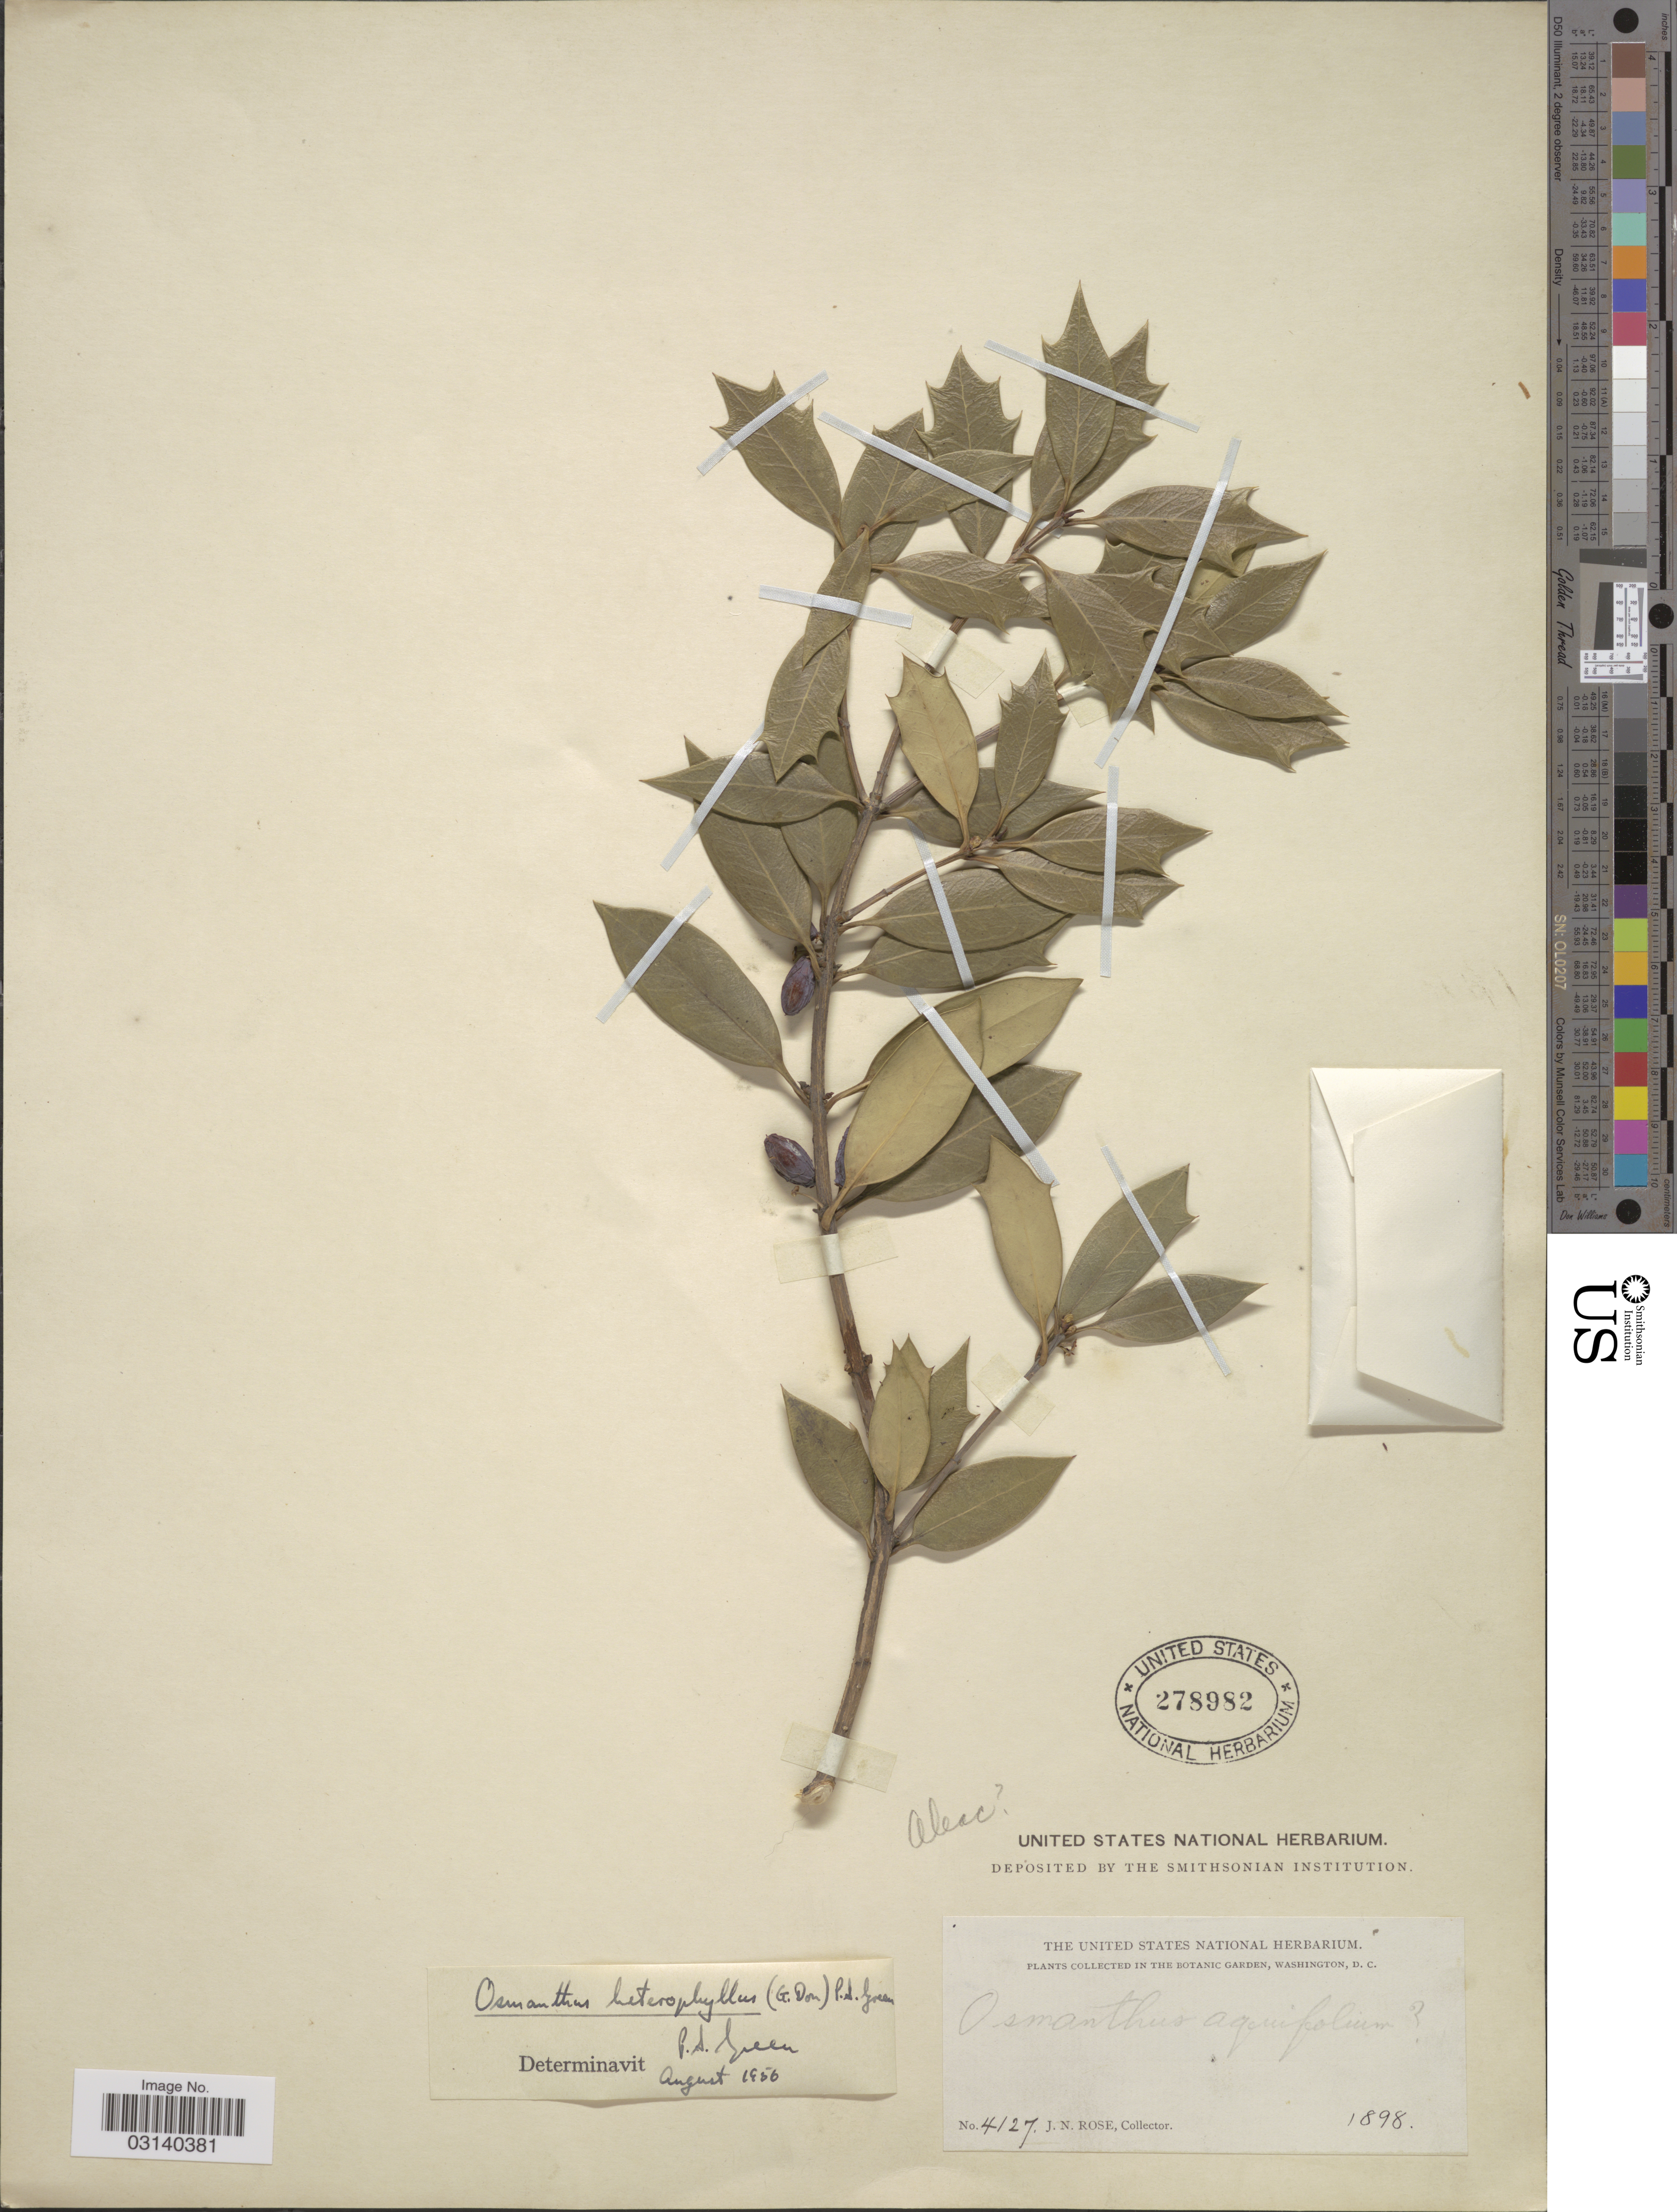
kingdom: Plantae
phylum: Tracheophyta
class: Magnoliopsida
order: Lamiales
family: Oleaceae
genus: Osmanthus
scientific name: Osmanthus heterophyllus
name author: (G. Don) P.S. Green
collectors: J. N. Rose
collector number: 4127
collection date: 1898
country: United States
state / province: District of Columbia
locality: In the Botanic Garden, Washington, D.C.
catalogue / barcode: US 278982